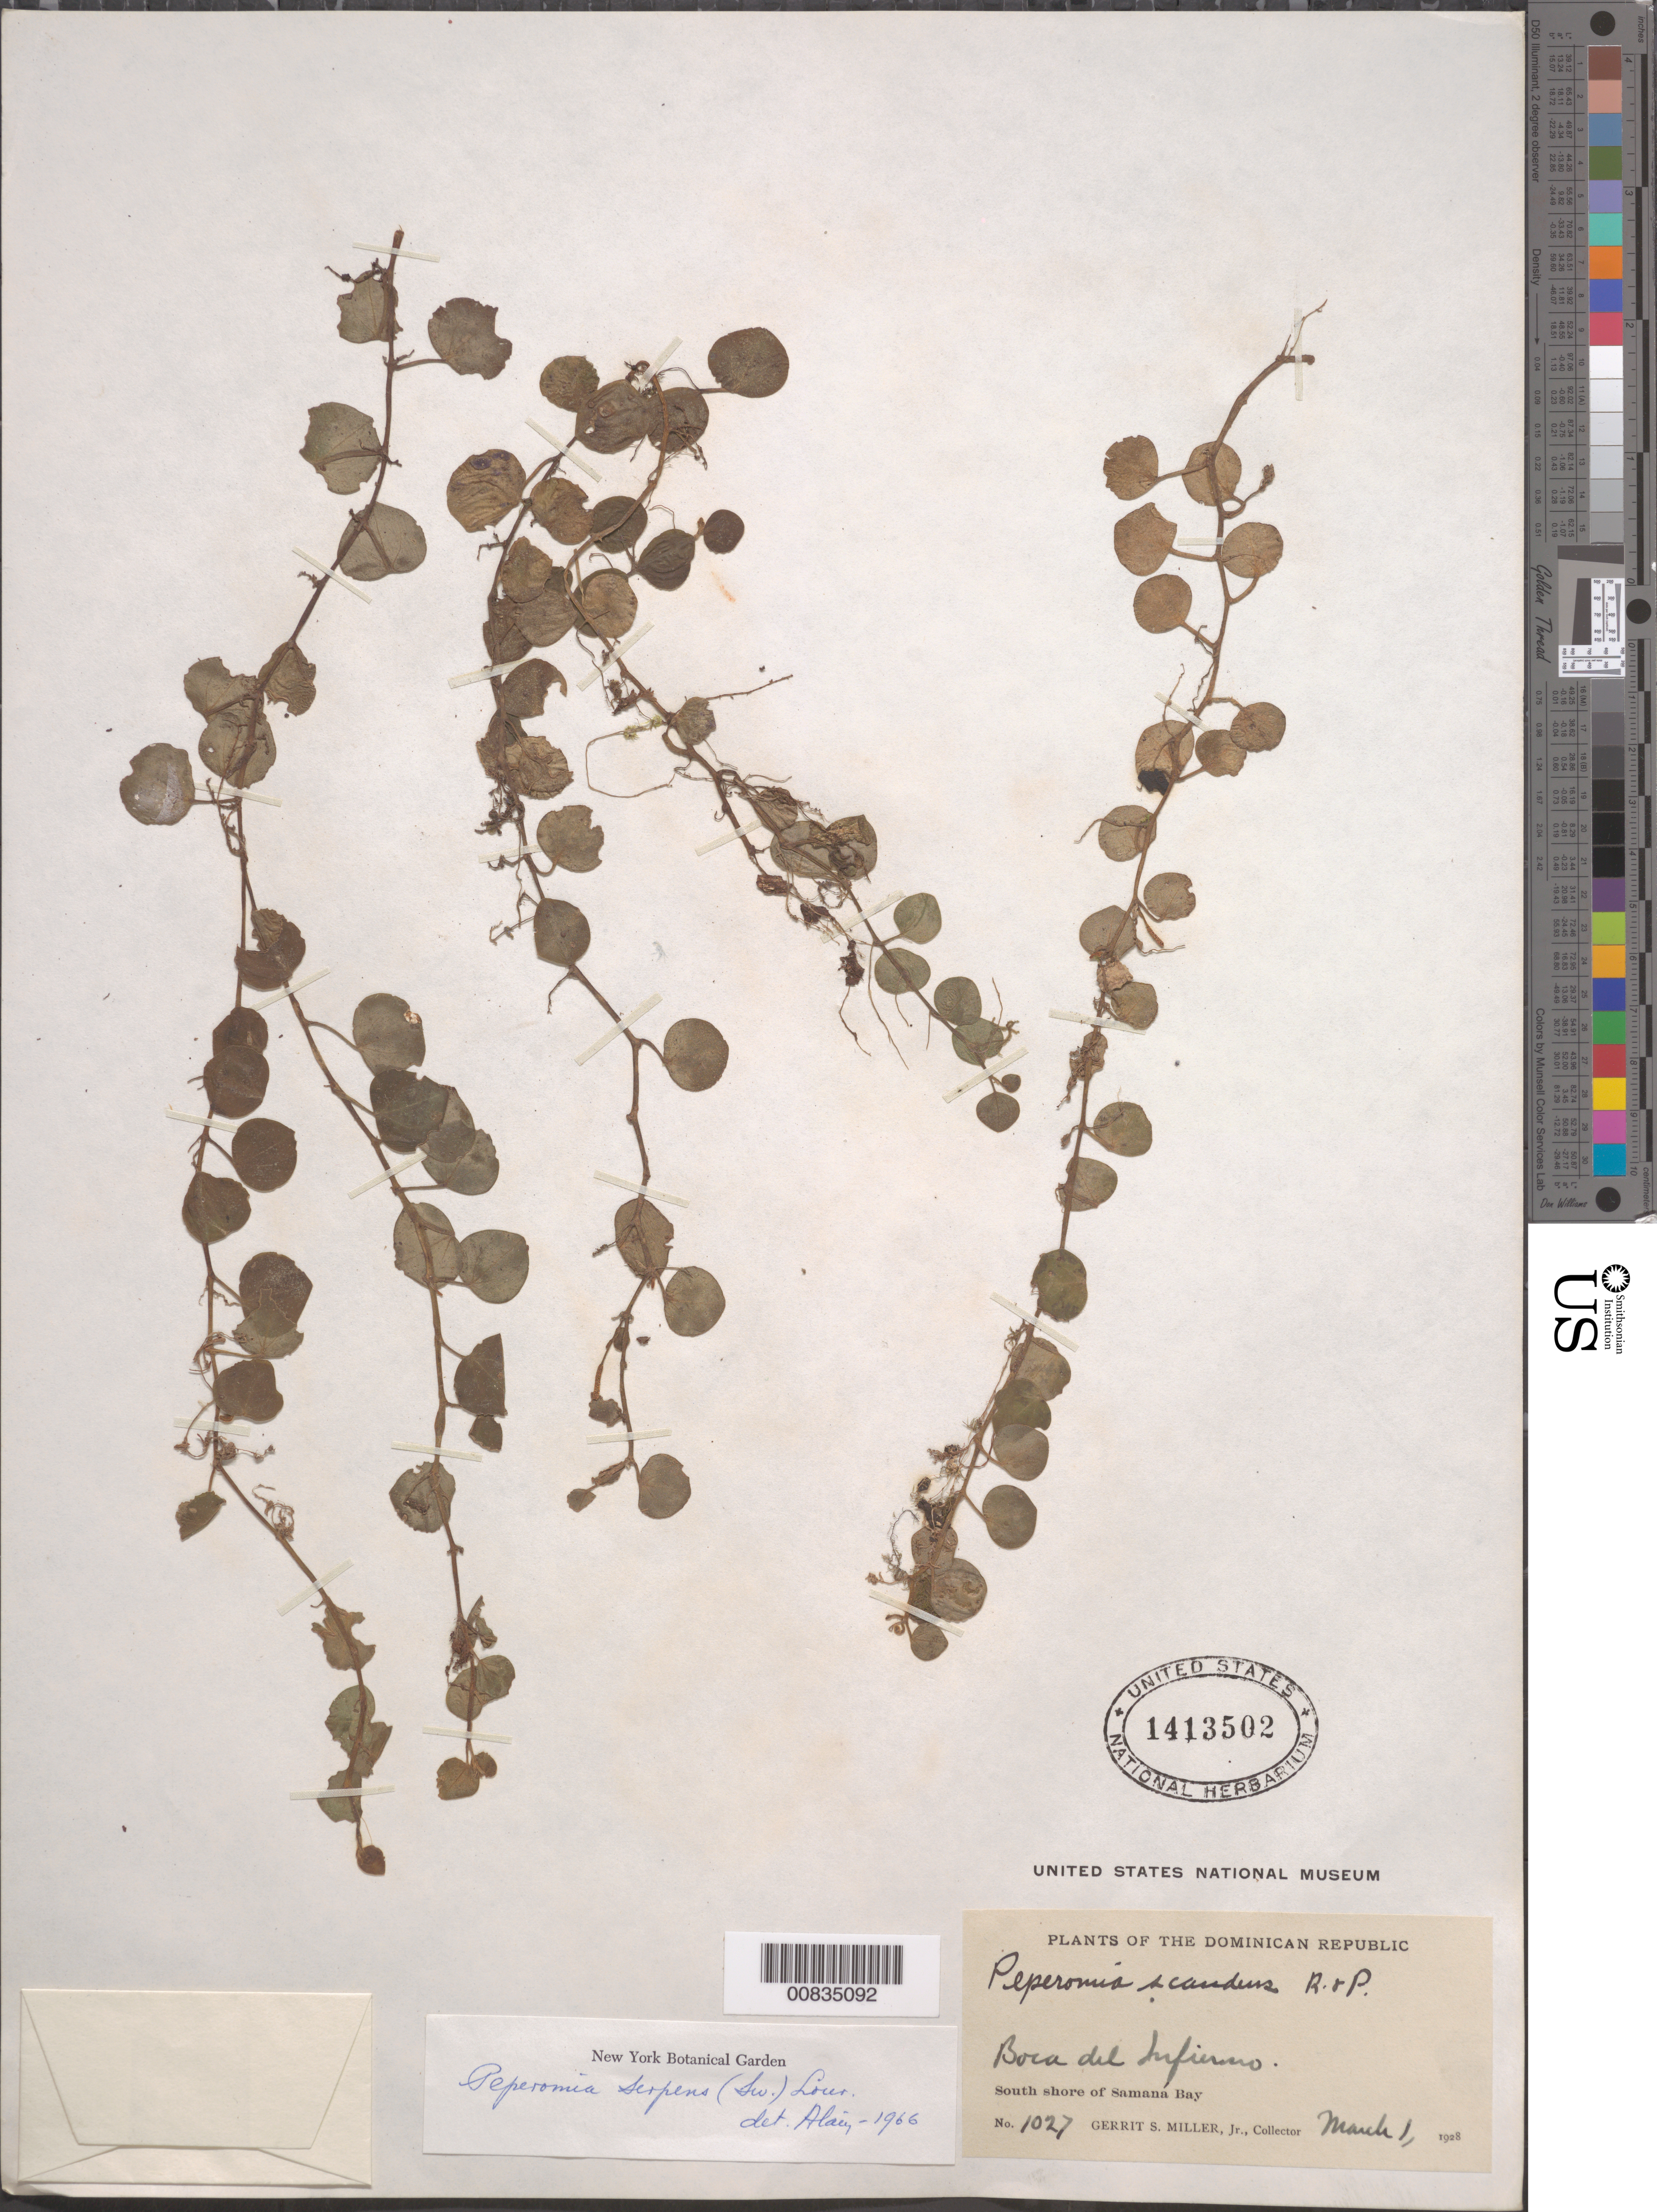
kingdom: Plantae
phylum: Tracheophyta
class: Magnoliopsida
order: Piperales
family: Piperaceae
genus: Peperomia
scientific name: Peperomia serpens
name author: (Sw.) Loudon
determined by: Liogier, Alain H.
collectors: G. S. Miller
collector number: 1027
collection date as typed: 01 Mar 1928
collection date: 1928-03-01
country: Dominican Republic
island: Hispaniola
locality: South shore of Samaná Bay. Boca del Infierno.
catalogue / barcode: US 1413502